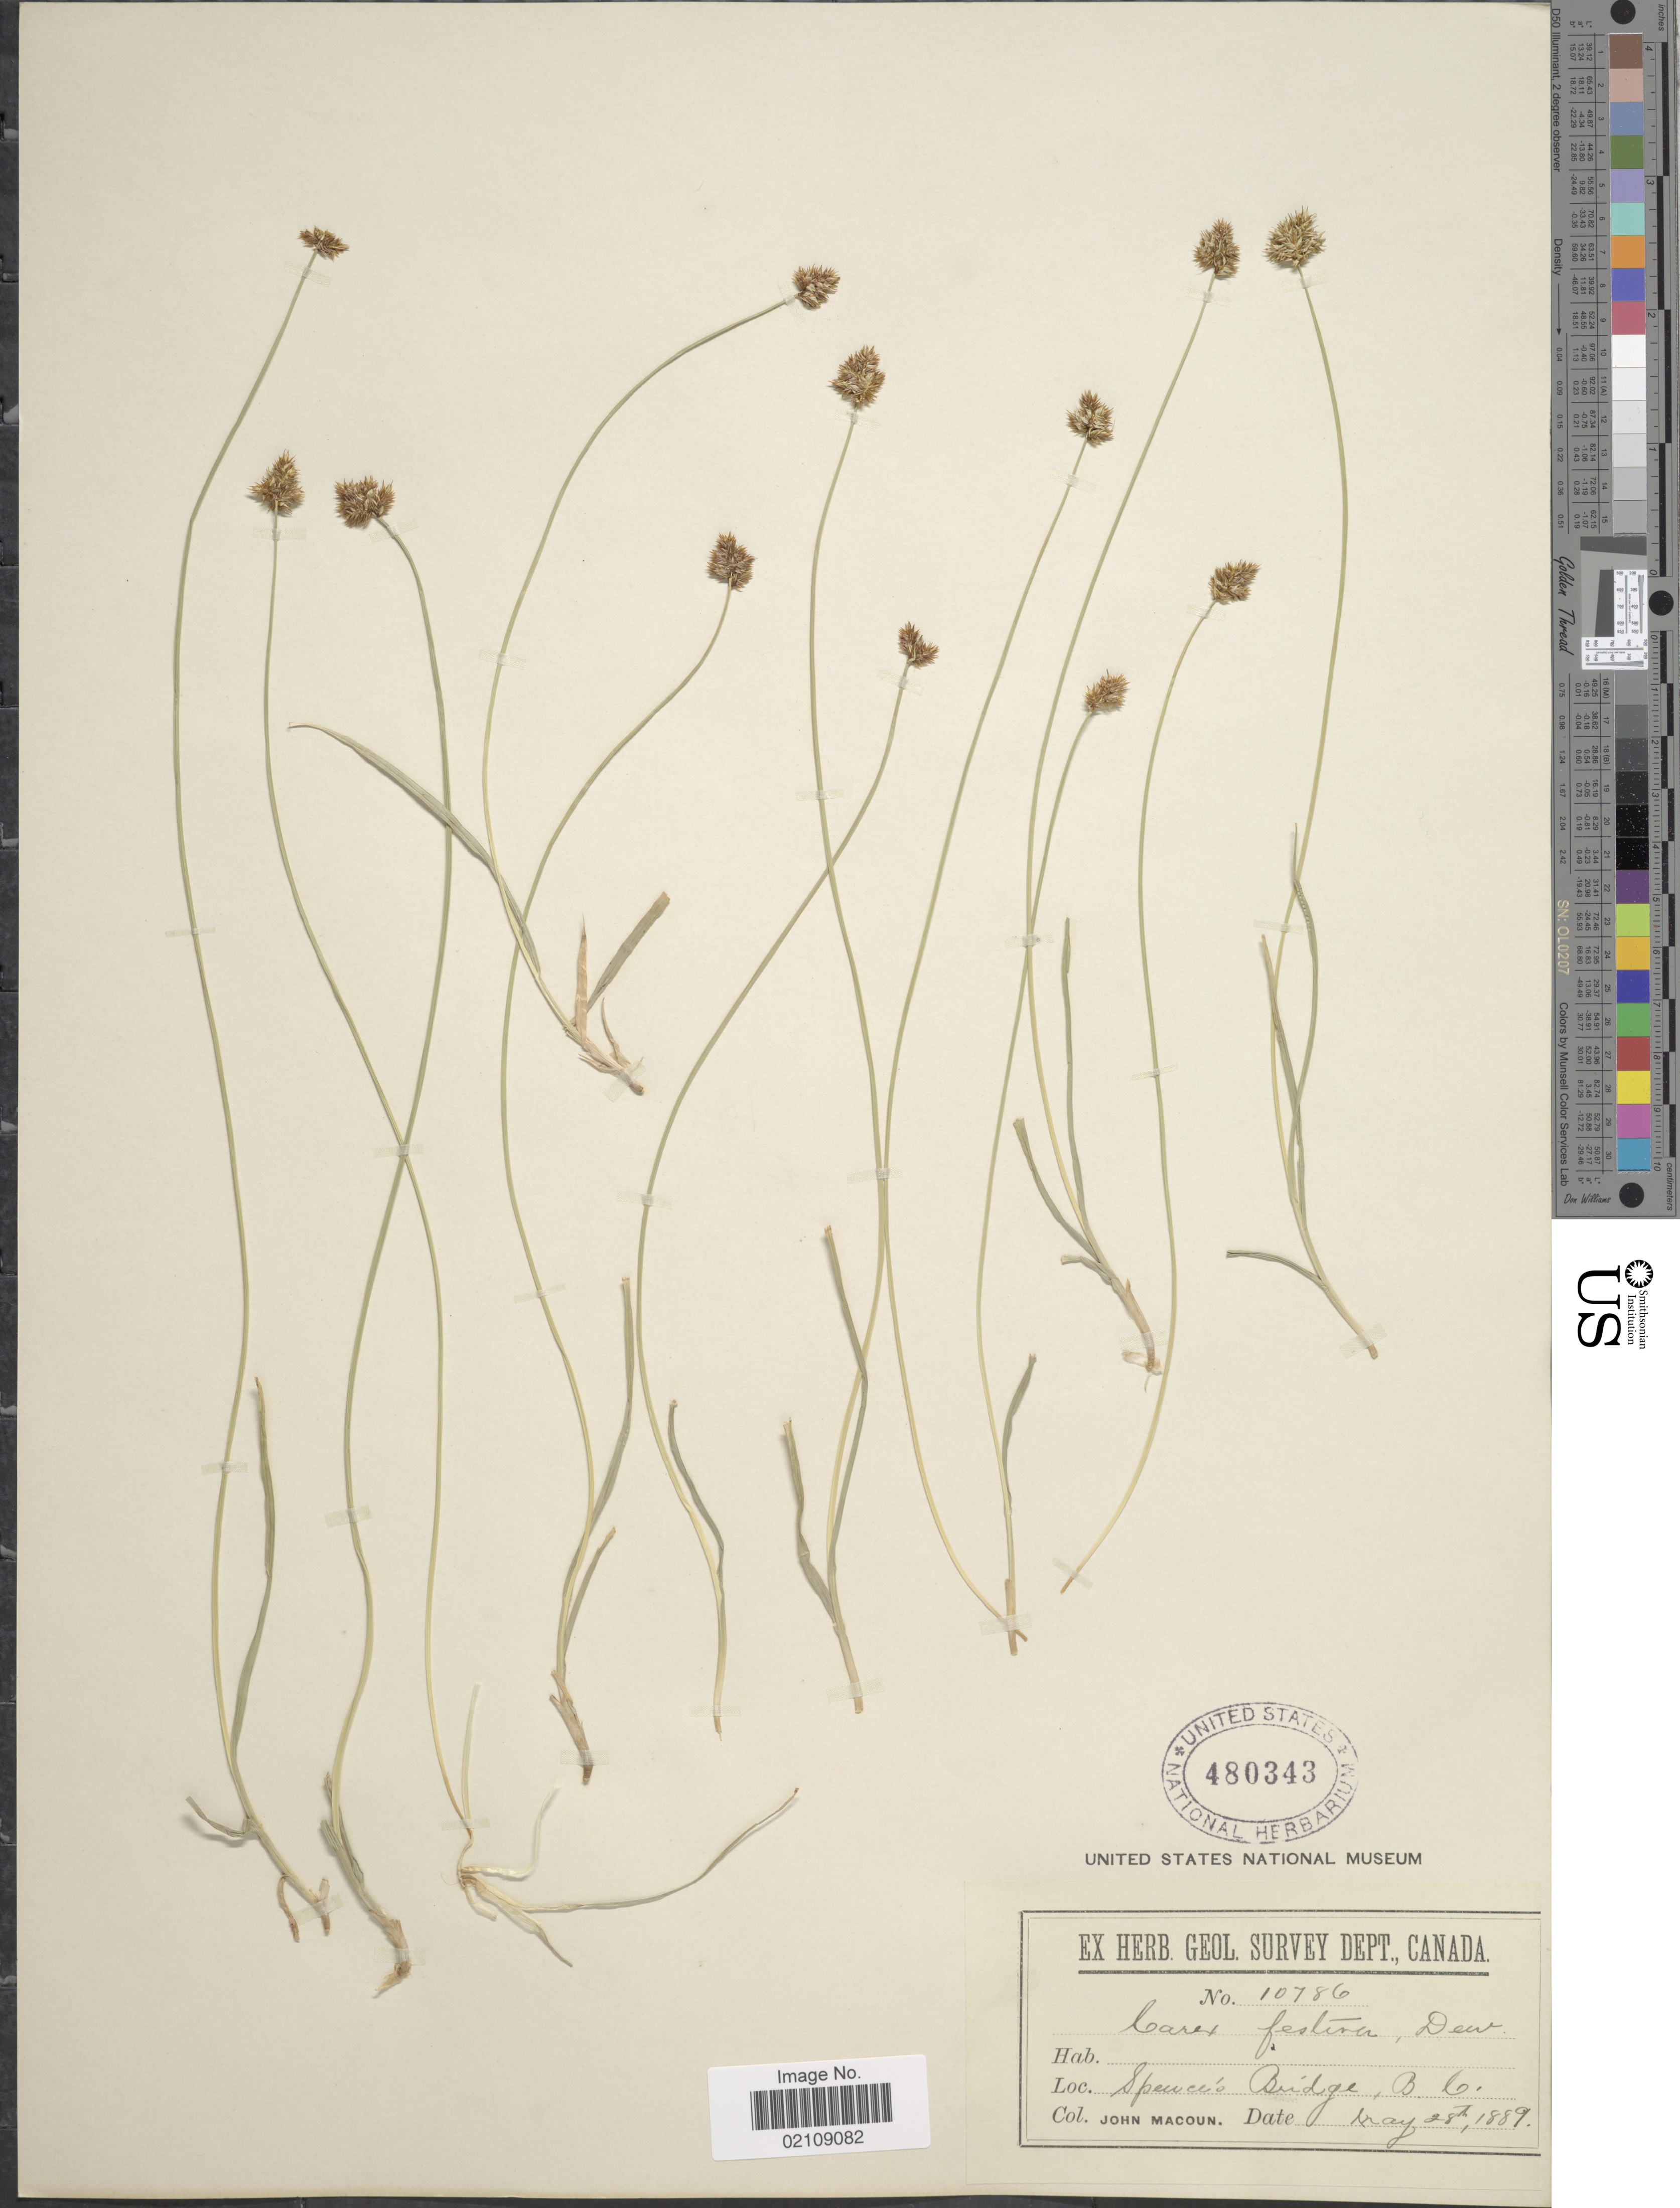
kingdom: Plantae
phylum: Tracheophyta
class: Liliopsida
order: Poales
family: Cyperaceae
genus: Carex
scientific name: Carex pachystachya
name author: Cham. ex Steud.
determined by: Strong, Mark T., (BOT), Smithsonian Institution - National Museum of Natural History (UNITED STATES)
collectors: J. Macoun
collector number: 10786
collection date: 1889-05-28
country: Canada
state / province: British Columbia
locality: Spencer's Bridge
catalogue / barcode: US 480343